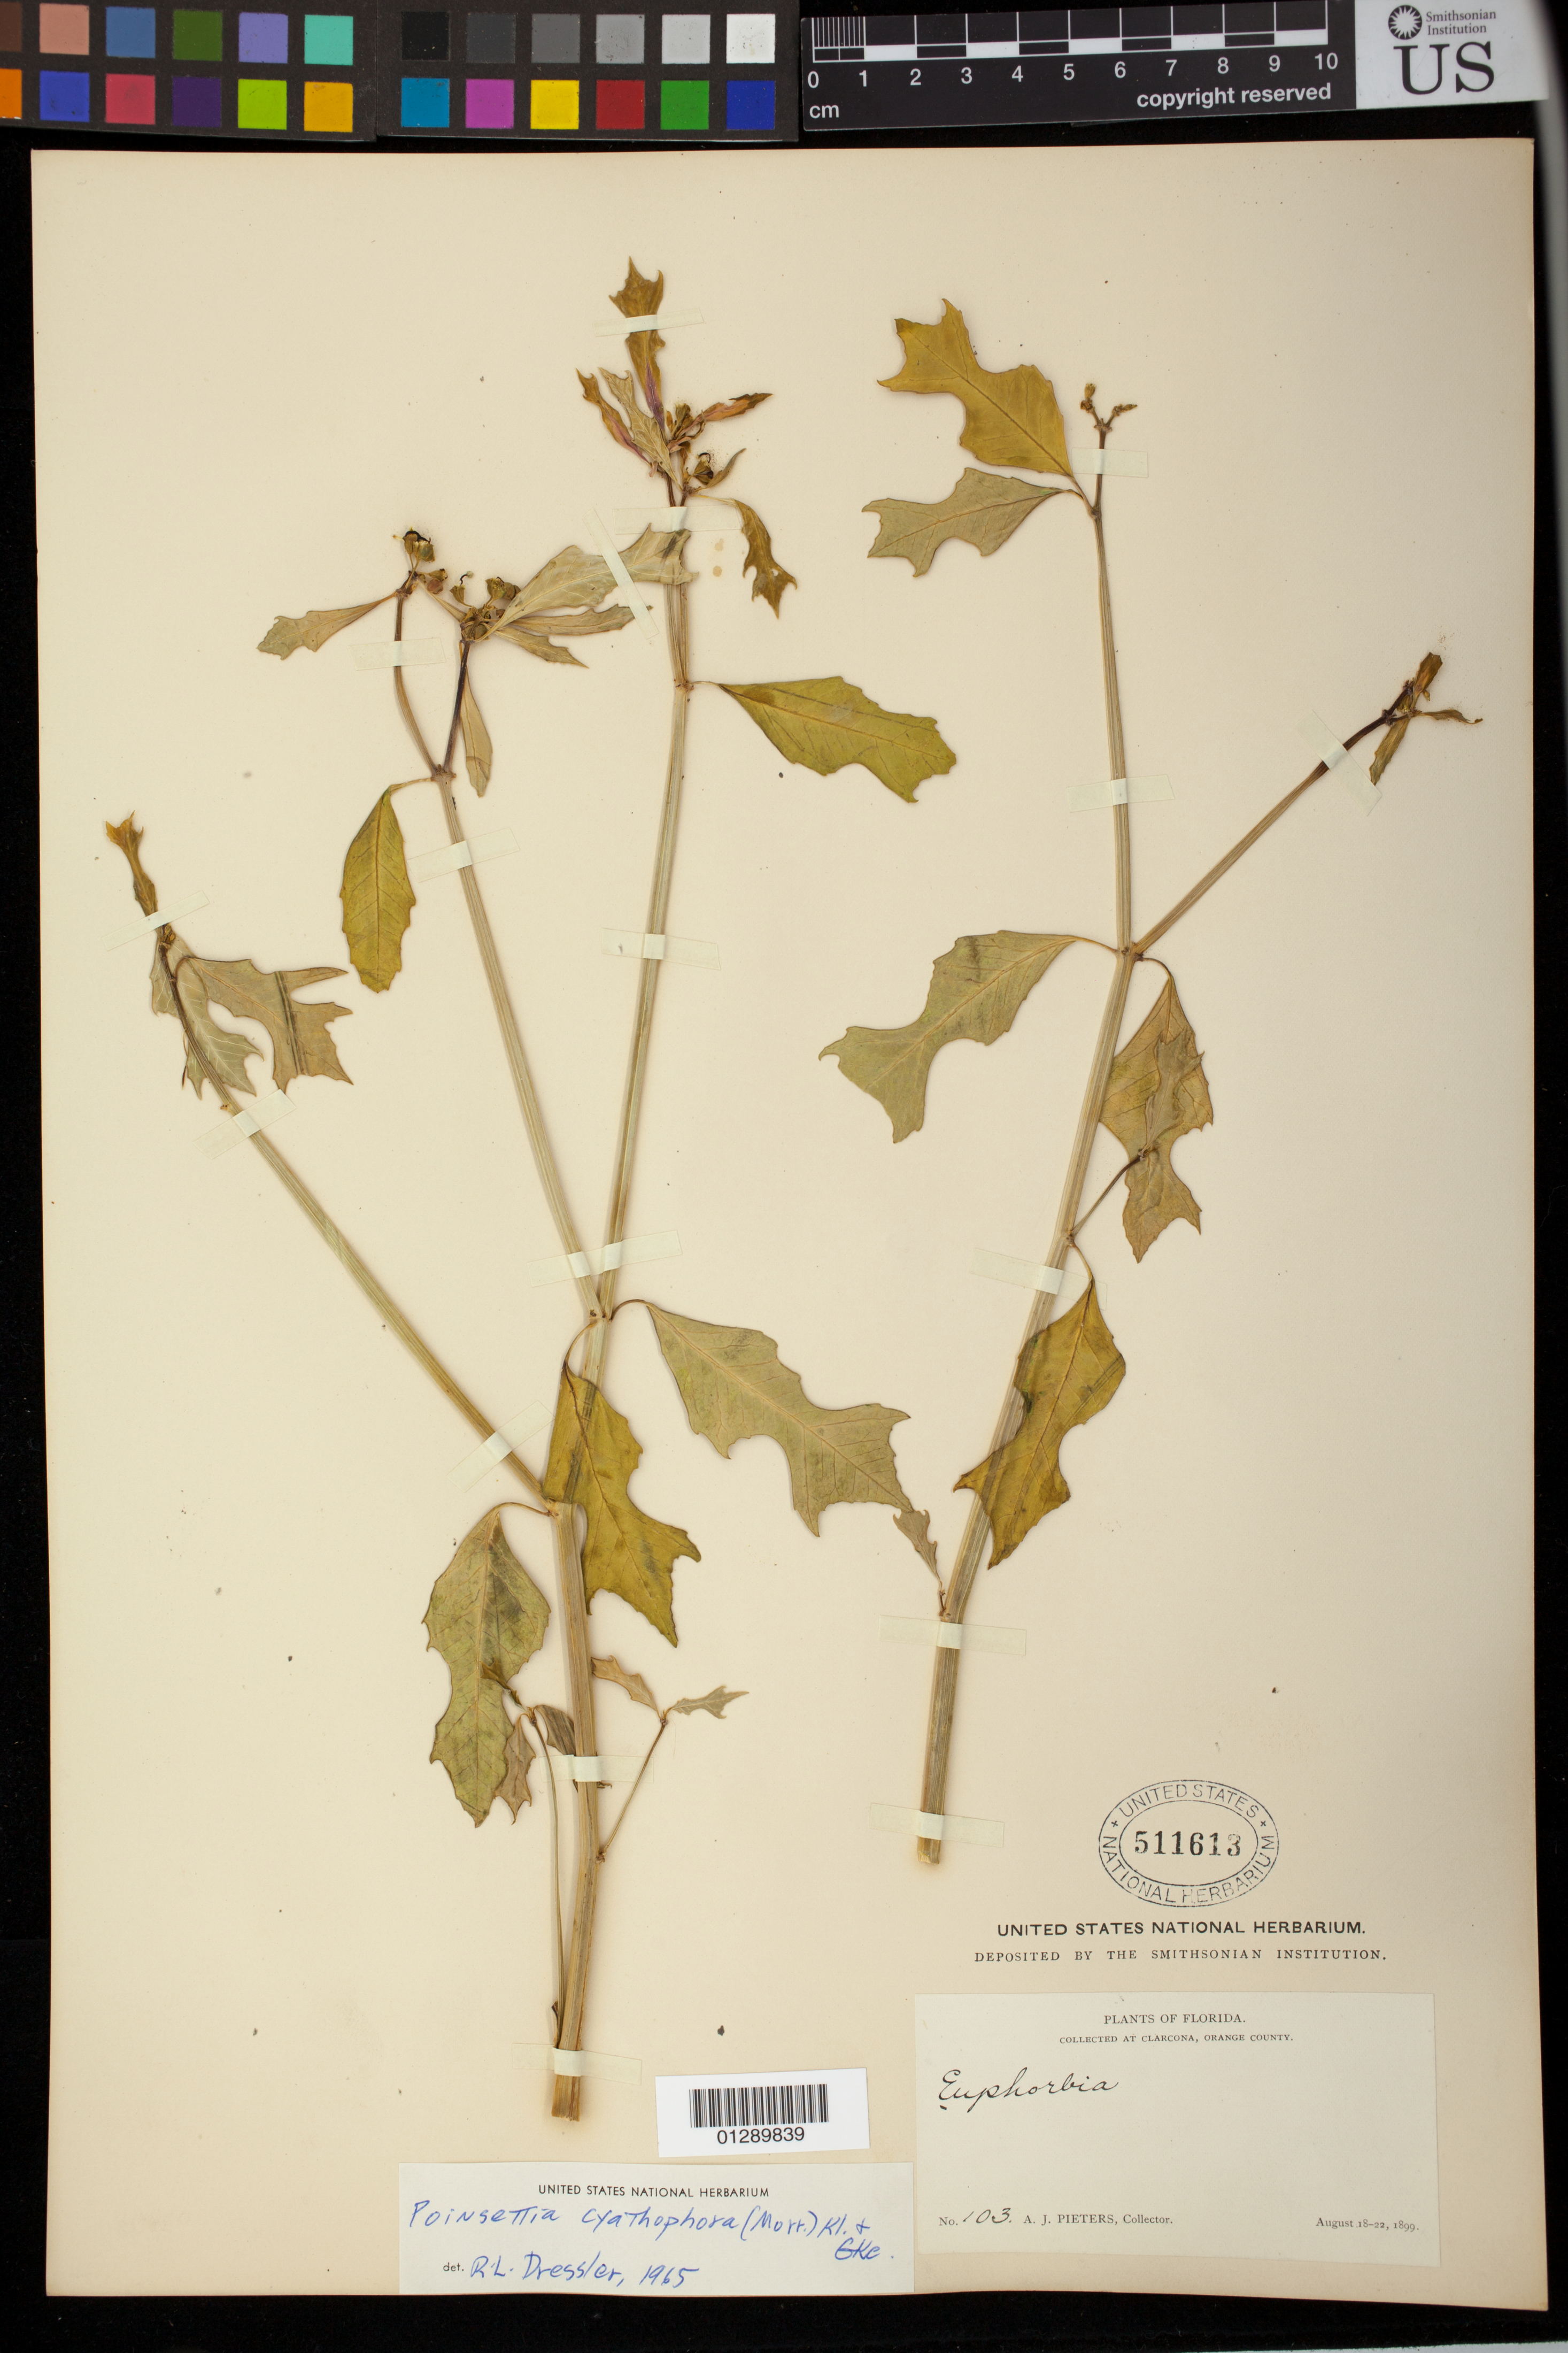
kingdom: Plantae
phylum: Tracheophyta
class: Magnoliopsida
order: Malpighiales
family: Euphorbiaceae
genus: Euphorbia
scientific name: Euphorbia heterophylla var. cyathophora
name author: (Murr.) Griseb.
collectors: A. Pieters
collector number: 103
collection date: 1899-08-18/1899-08-22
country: United States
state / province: Florida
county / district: Orange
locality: Clarcona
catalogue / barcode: US 511613